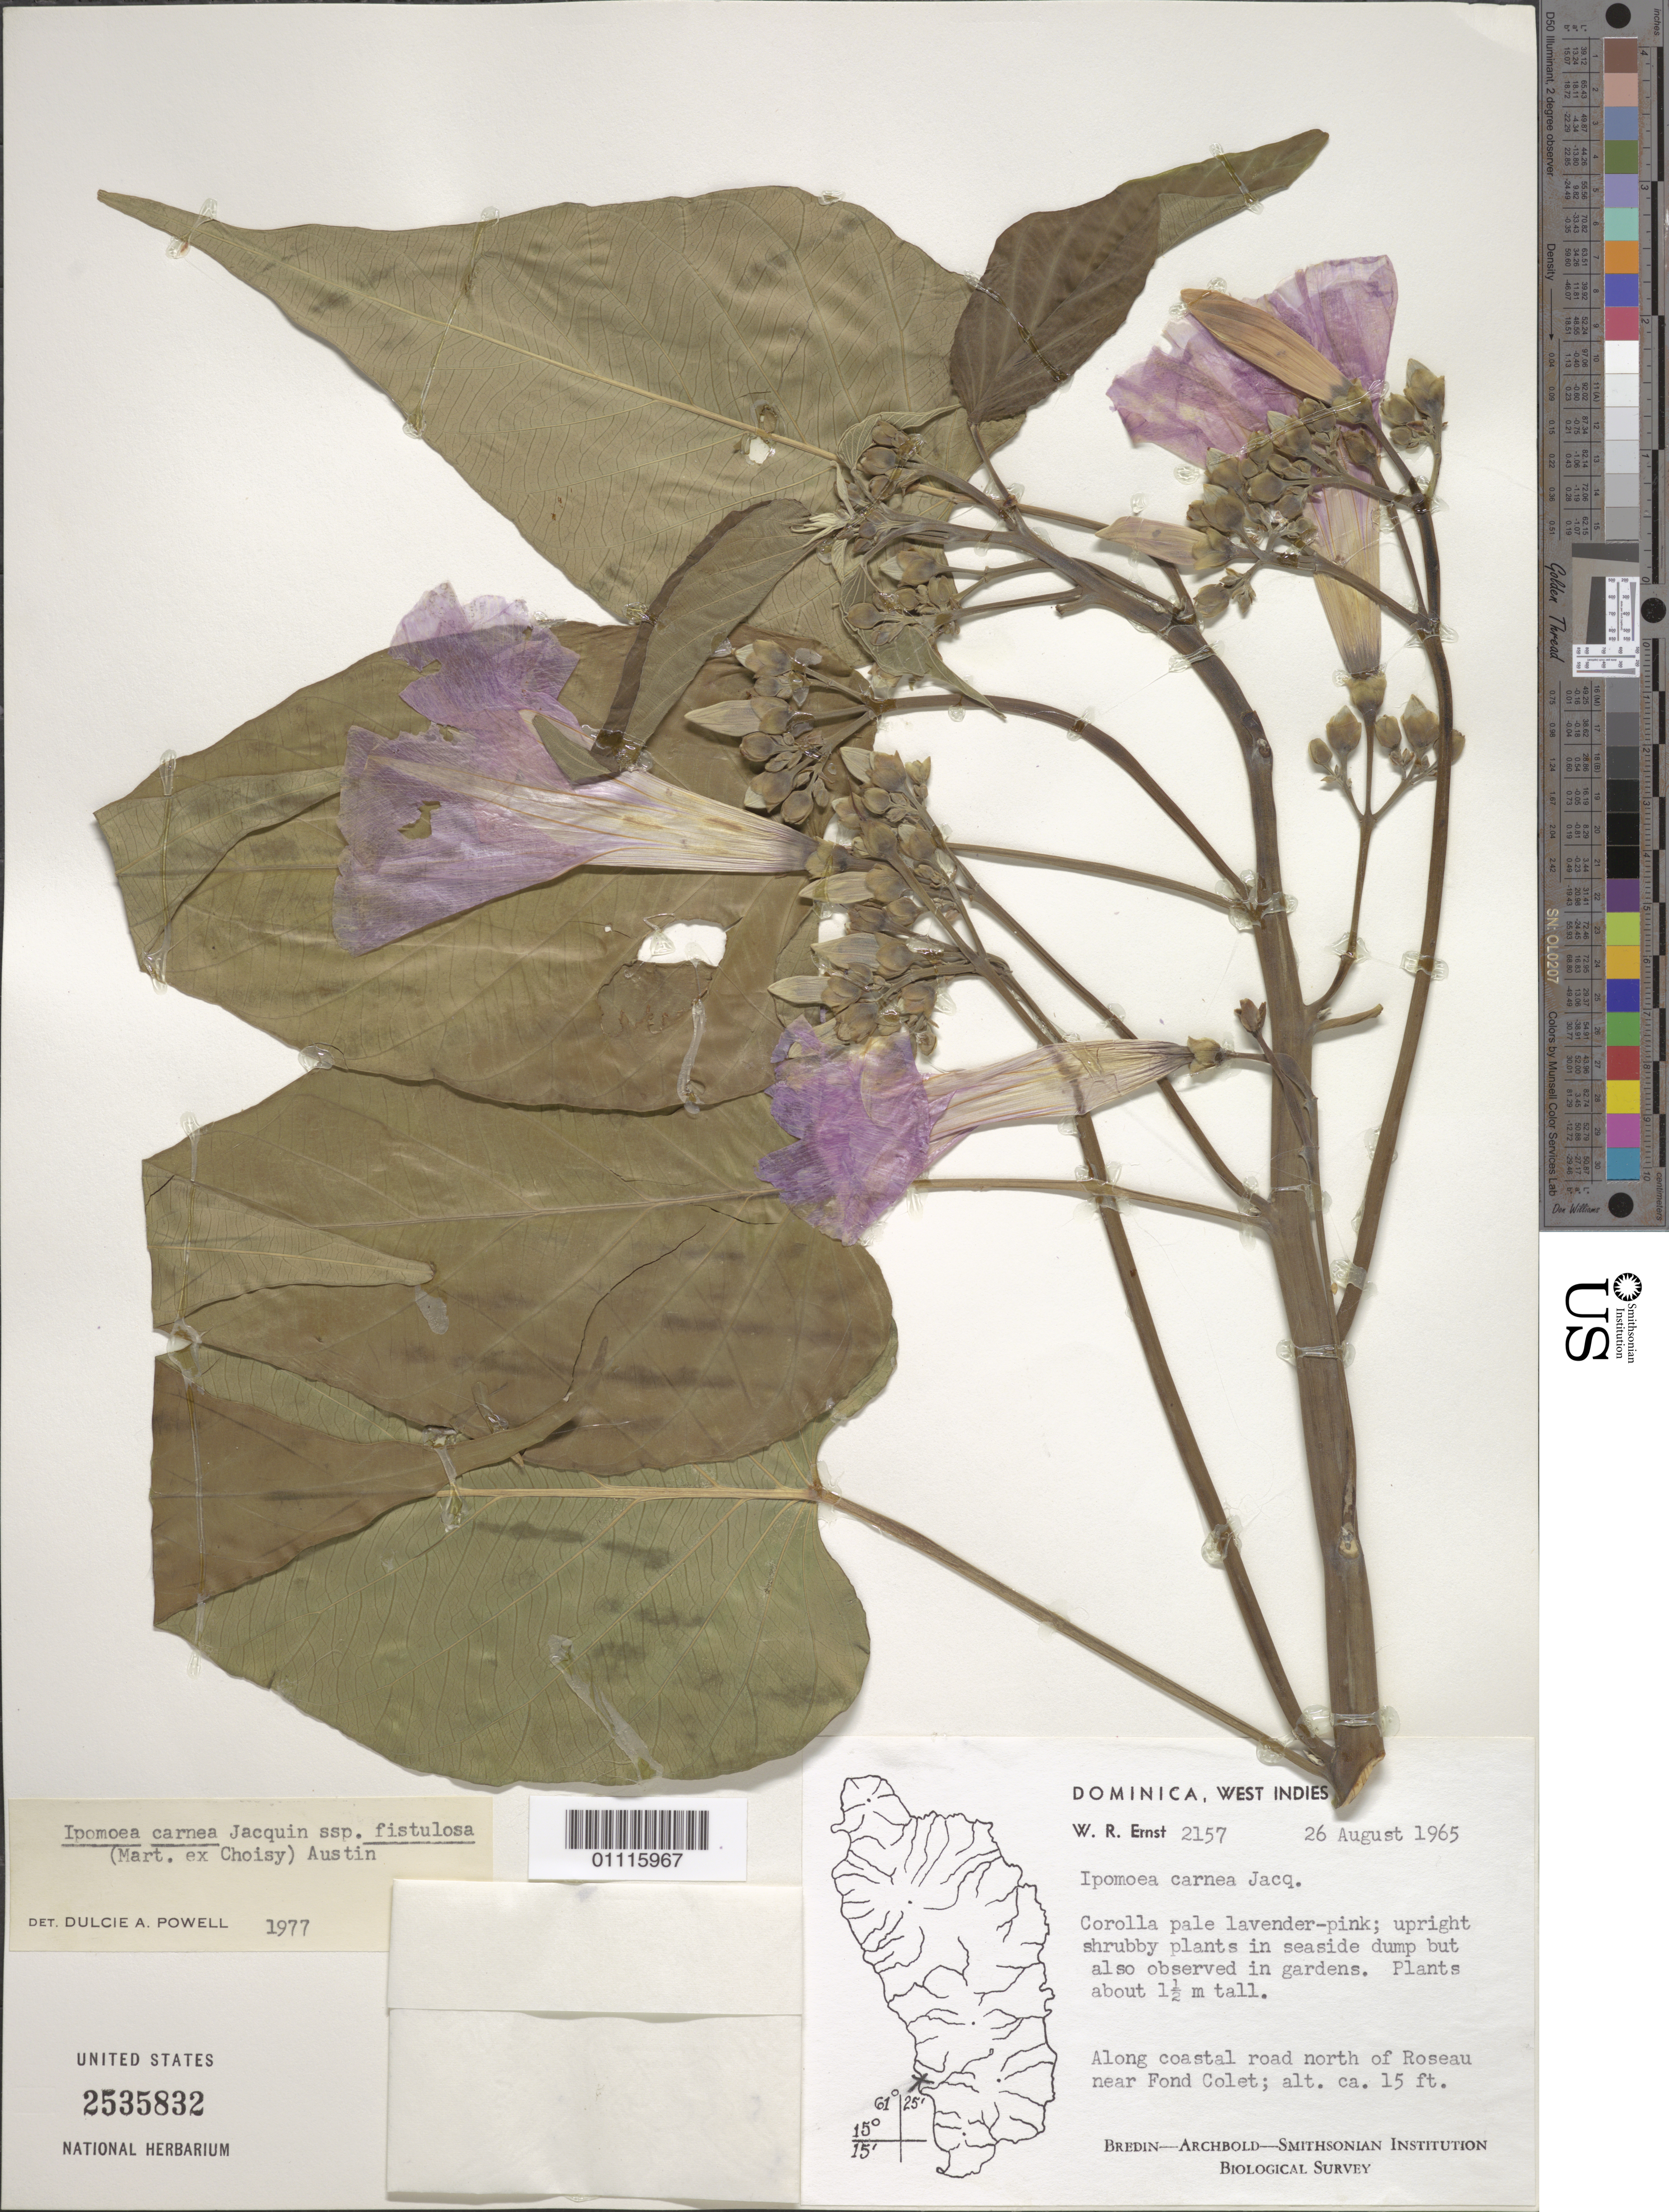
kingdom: Plantae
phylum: Tracheophyta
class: Magnoliopsida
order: Solanales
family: Convolvulaceae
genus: Ipomoea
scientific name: Ipomoea carnea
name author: Jacq.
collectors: W. R. Ernst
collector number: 2157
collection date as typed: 26 Aug 1965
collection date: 1965-08-26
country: Dominica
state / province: St. George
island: Dominica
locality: ALong coastal road N of Roseau near Fond OClet. Upright shrubby plants in seaside dump but also observed in gardens.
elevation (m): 5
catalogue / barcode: US 2535832